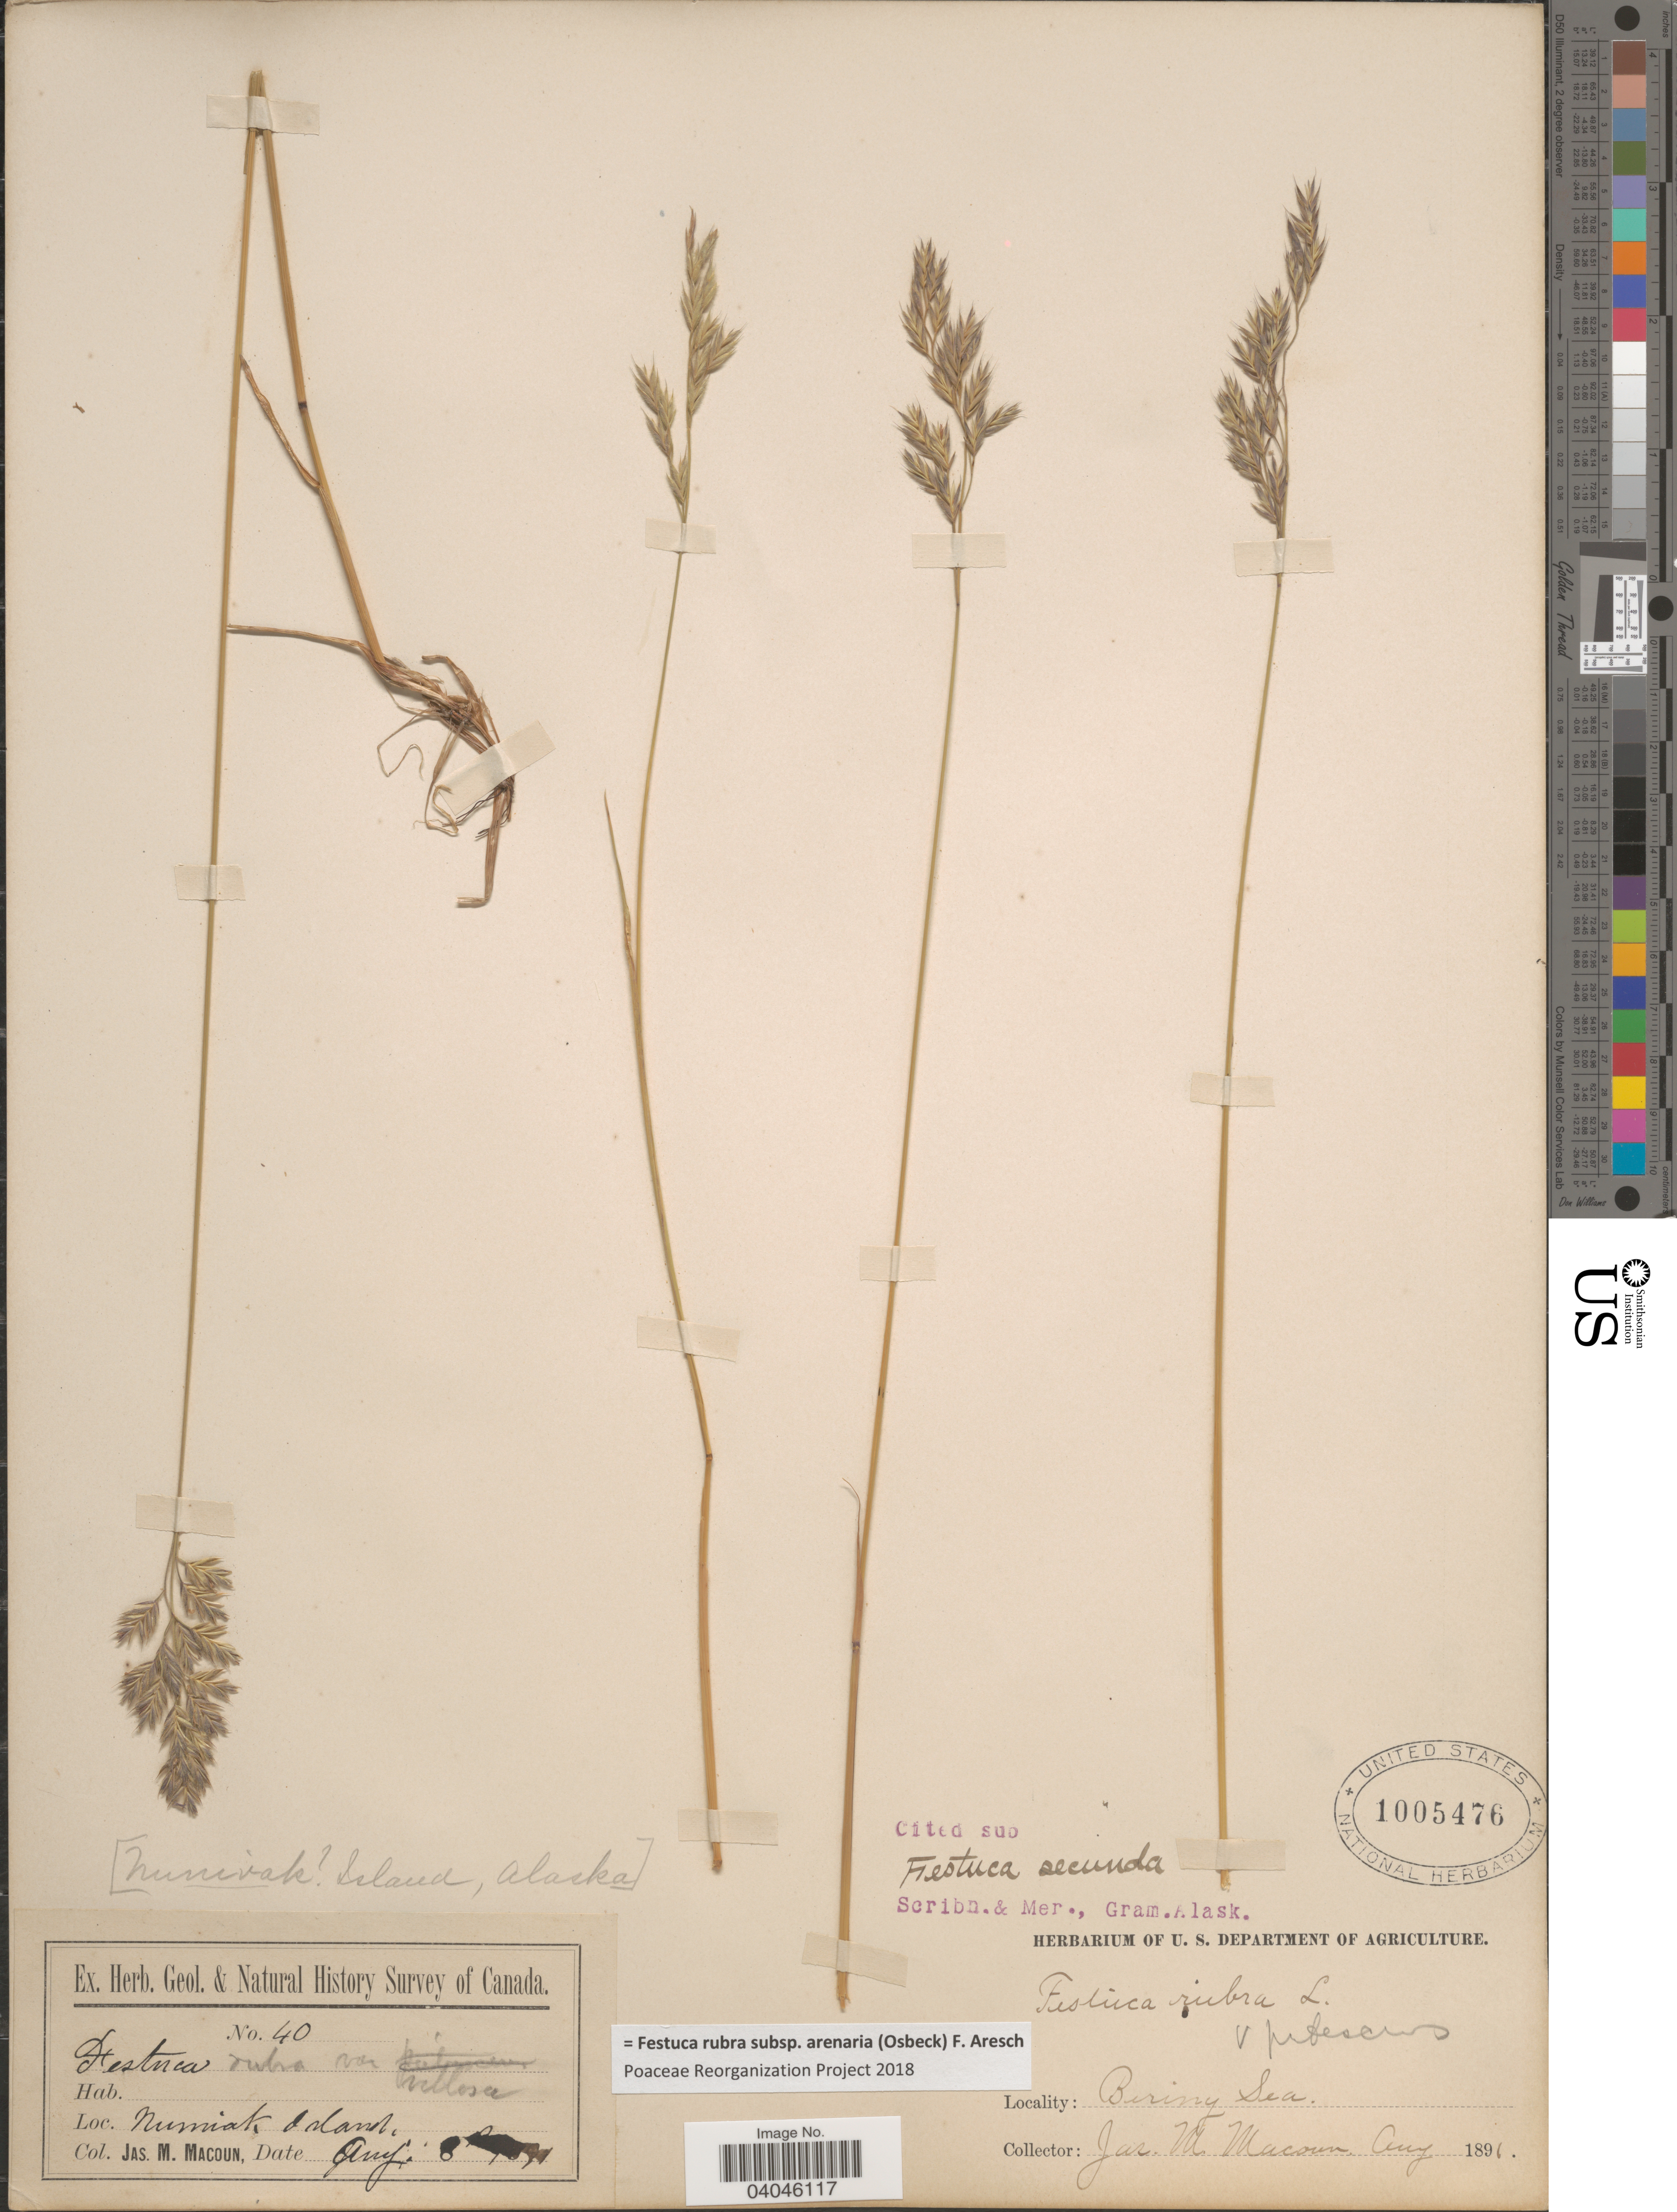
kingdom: Plantae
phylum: Tracheophyta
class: Liliopsida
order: Poales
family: Poaceae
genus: Festuca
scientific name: Festuca rubra subsp. arenaria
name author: (Osbeck) F. Aresch.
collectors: J. M. Macoun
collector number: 40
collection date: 1891-08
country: United States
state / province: Alaska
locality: Nunivak [unsure placement] Island. Numiak Island. Bering Sea.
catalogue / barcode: US 1005476